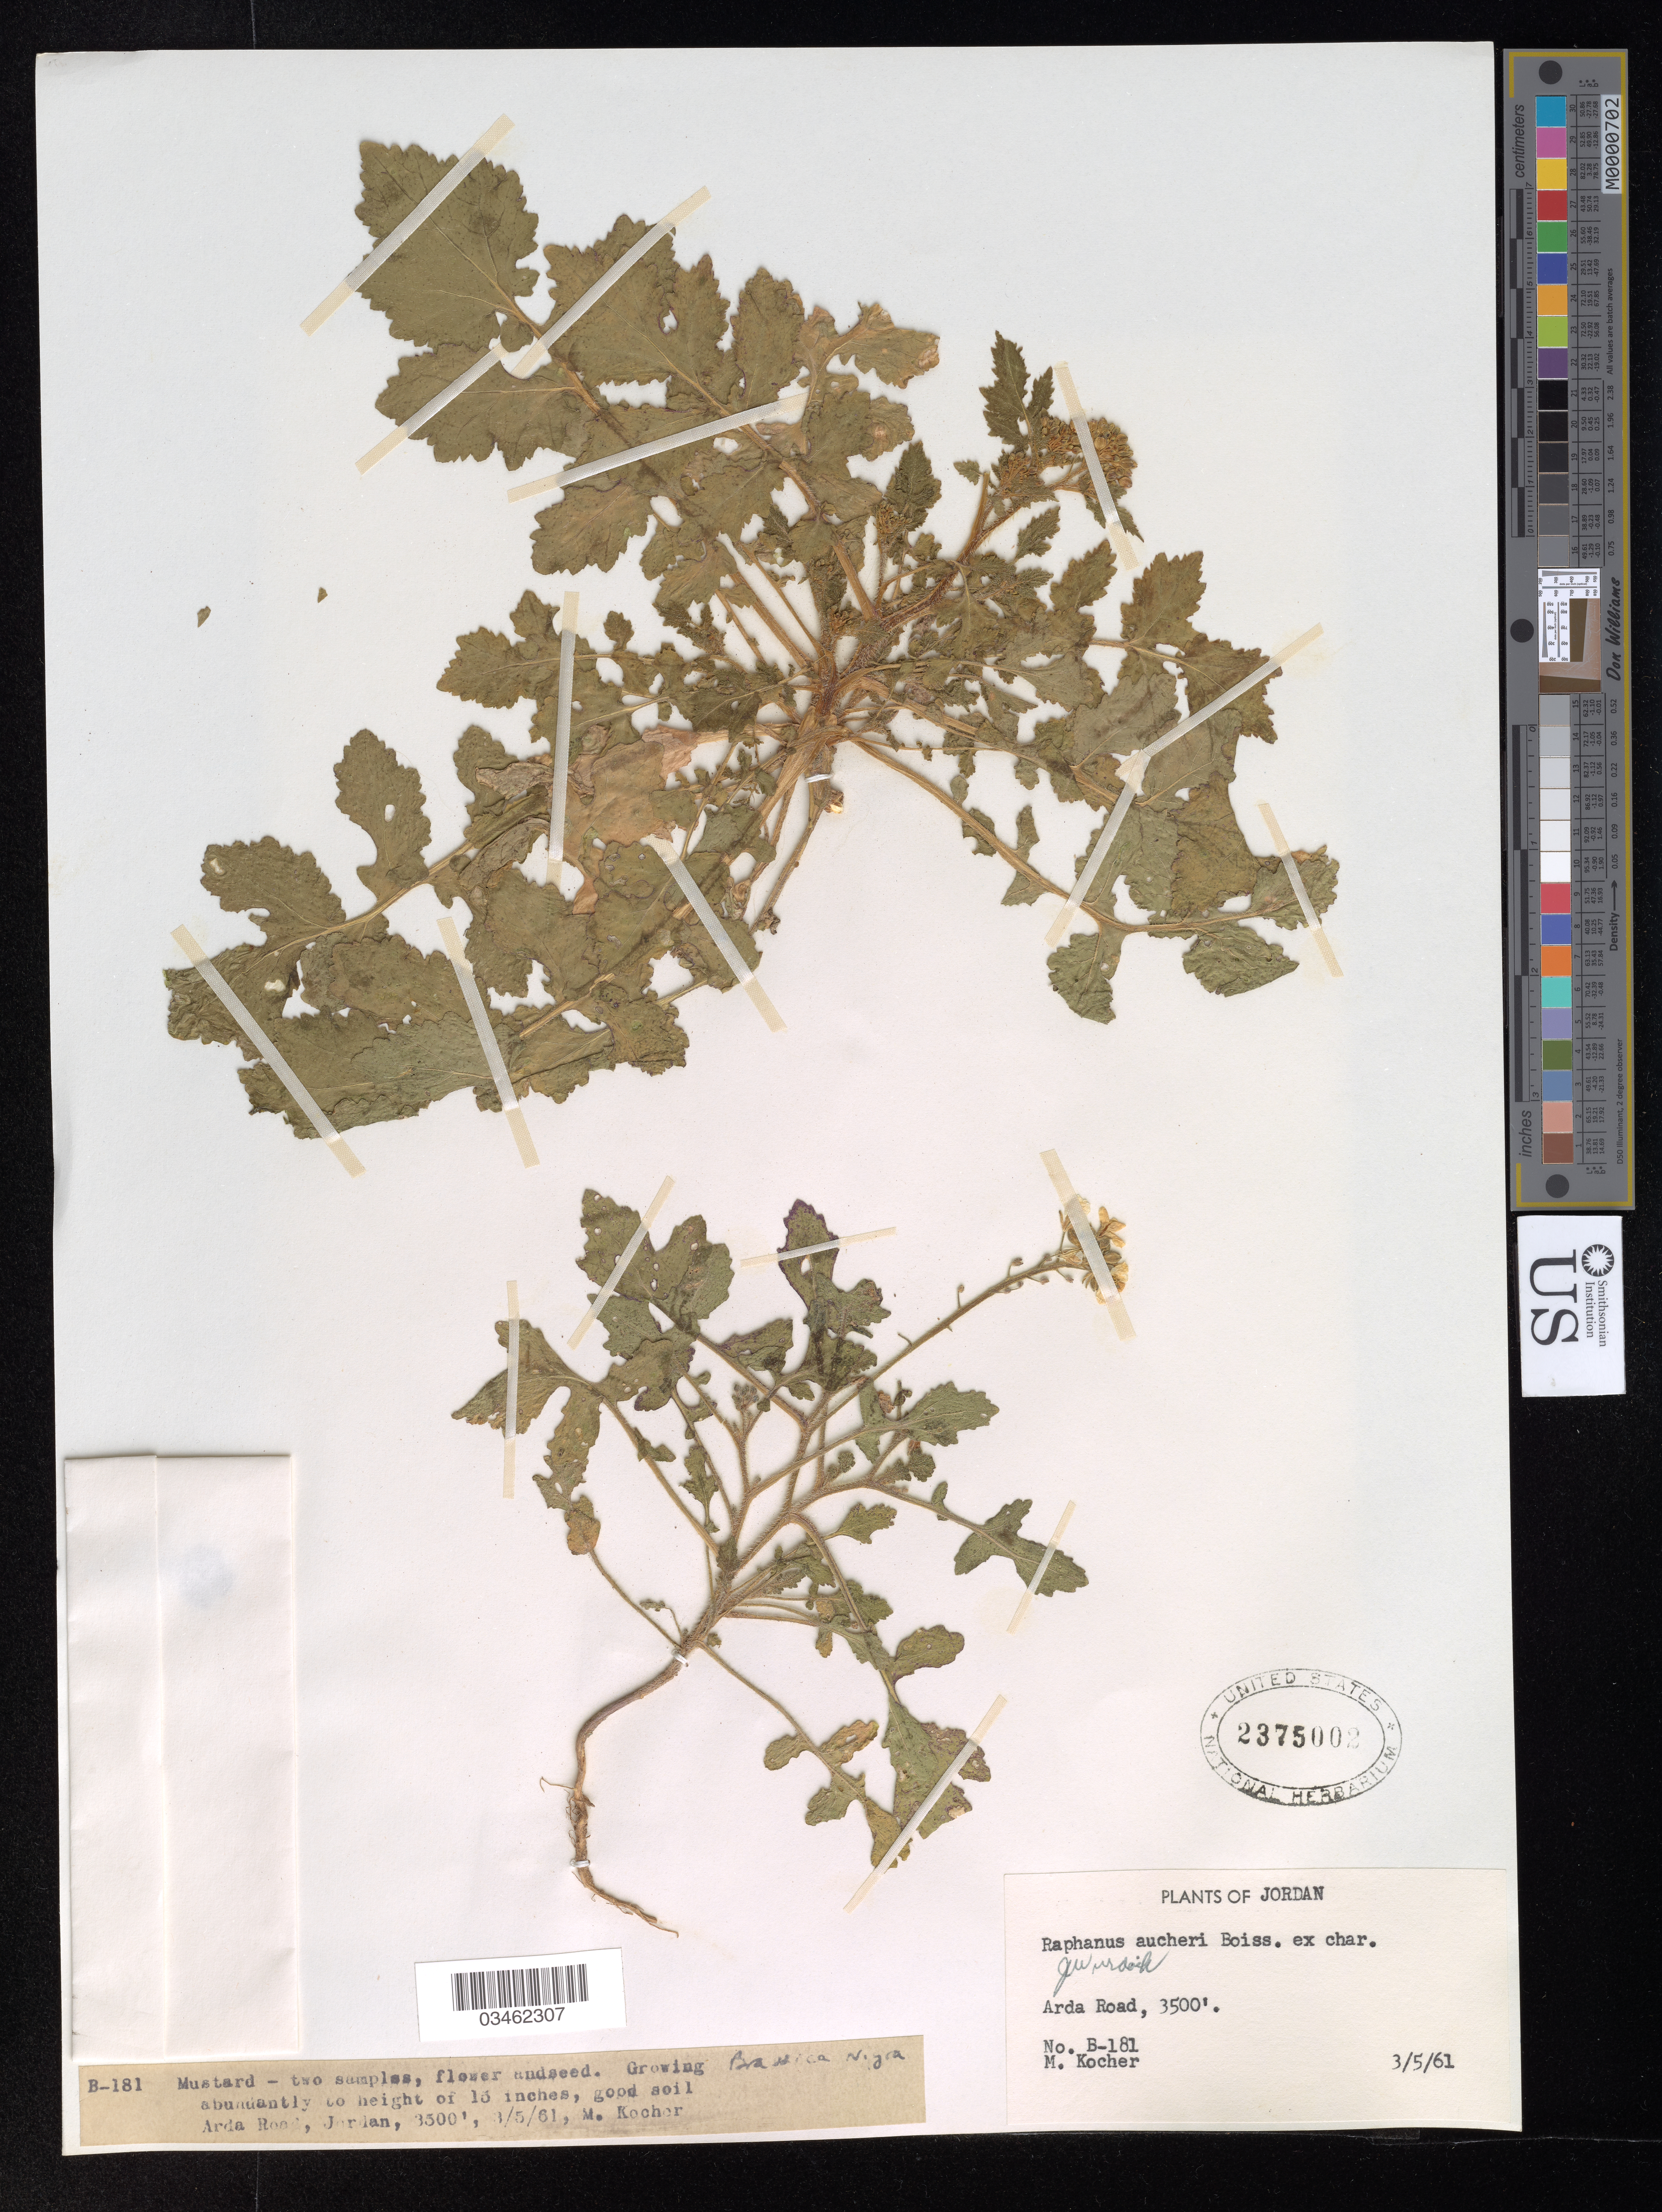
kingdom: Plantae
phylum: Tracheophyta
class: Magnoliopsida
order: Brassicales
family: Brassicaceae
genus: Raphanus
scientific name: Raphanus aucheri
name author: Boiss. ex Char.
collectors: M. Kocher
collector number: B-181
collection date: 1961-05-03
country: Jordan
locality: Arda Road.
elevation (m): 1067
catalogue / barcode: US 2375002